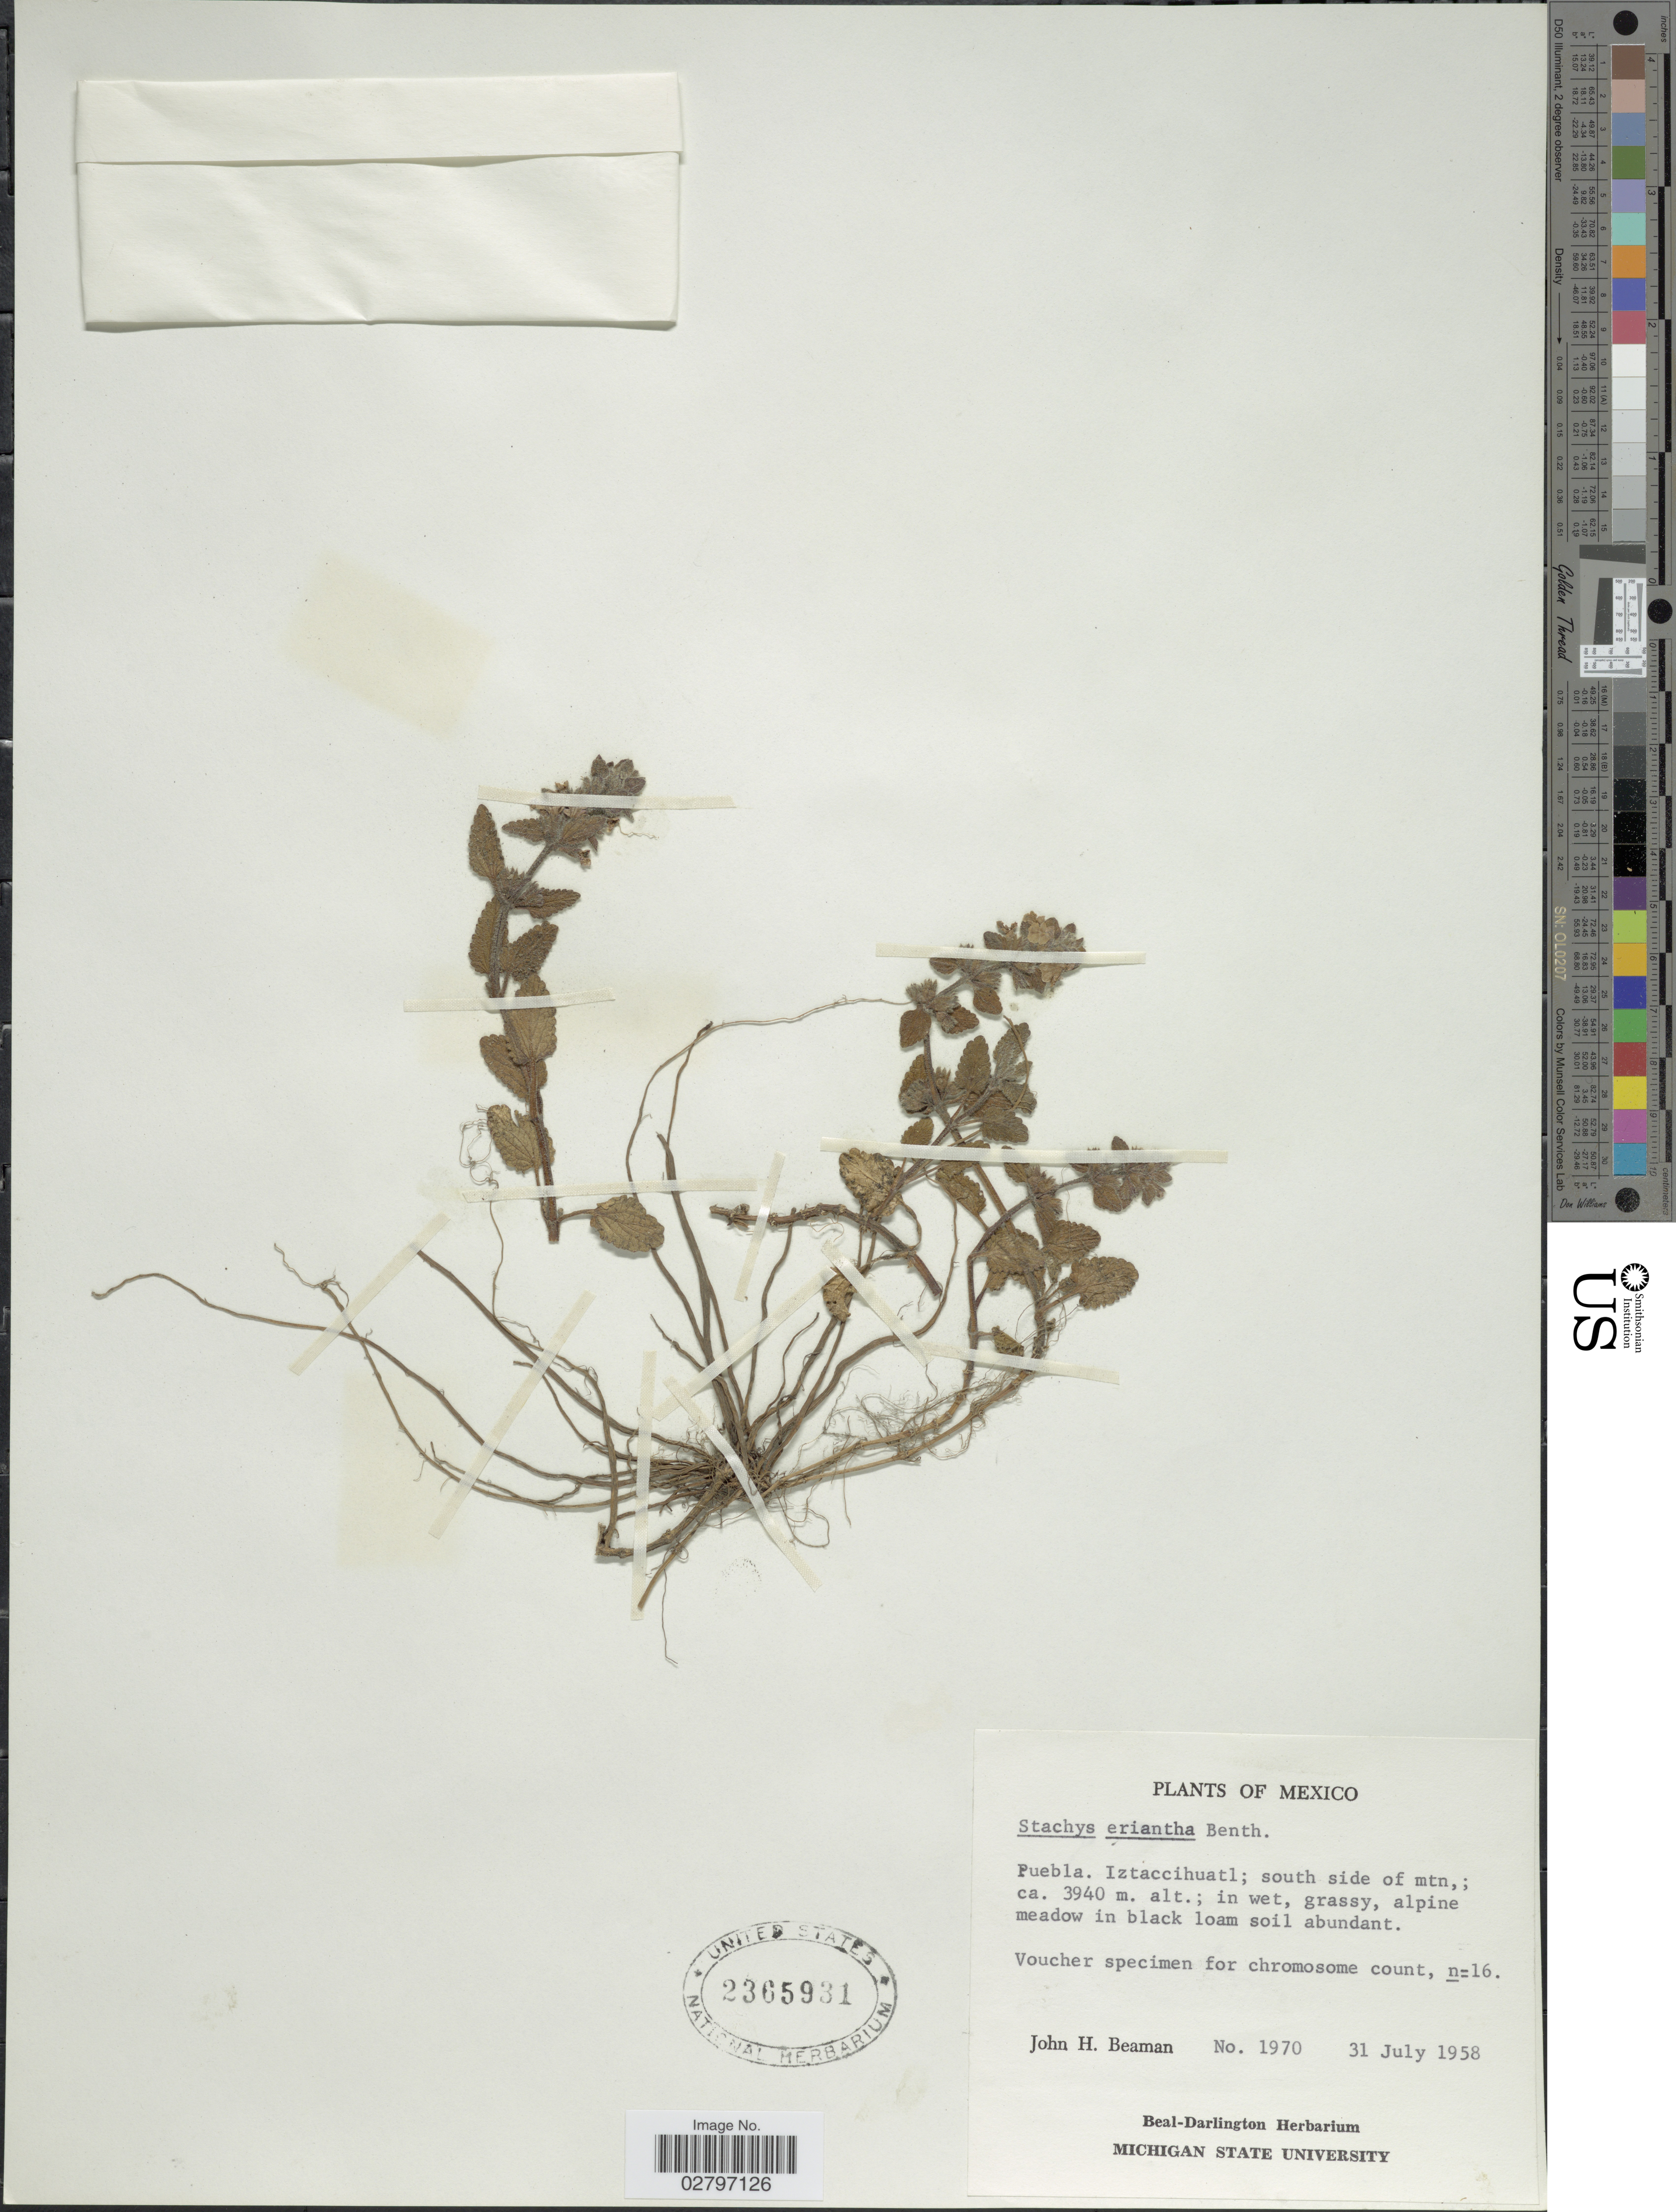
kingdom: Plantae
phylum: Tracheophyta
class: Magnoliopsida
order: Lamiales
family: Lamiaceae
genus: Stachys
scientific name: Stachys eriantha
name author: Benth.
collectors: J. H. Beaman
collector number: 1970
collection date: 1958-07-31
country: Mexico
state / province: Puebla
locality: Iztaccihuatl; south side of mtn.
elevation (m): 3940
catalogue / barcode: US 2365931